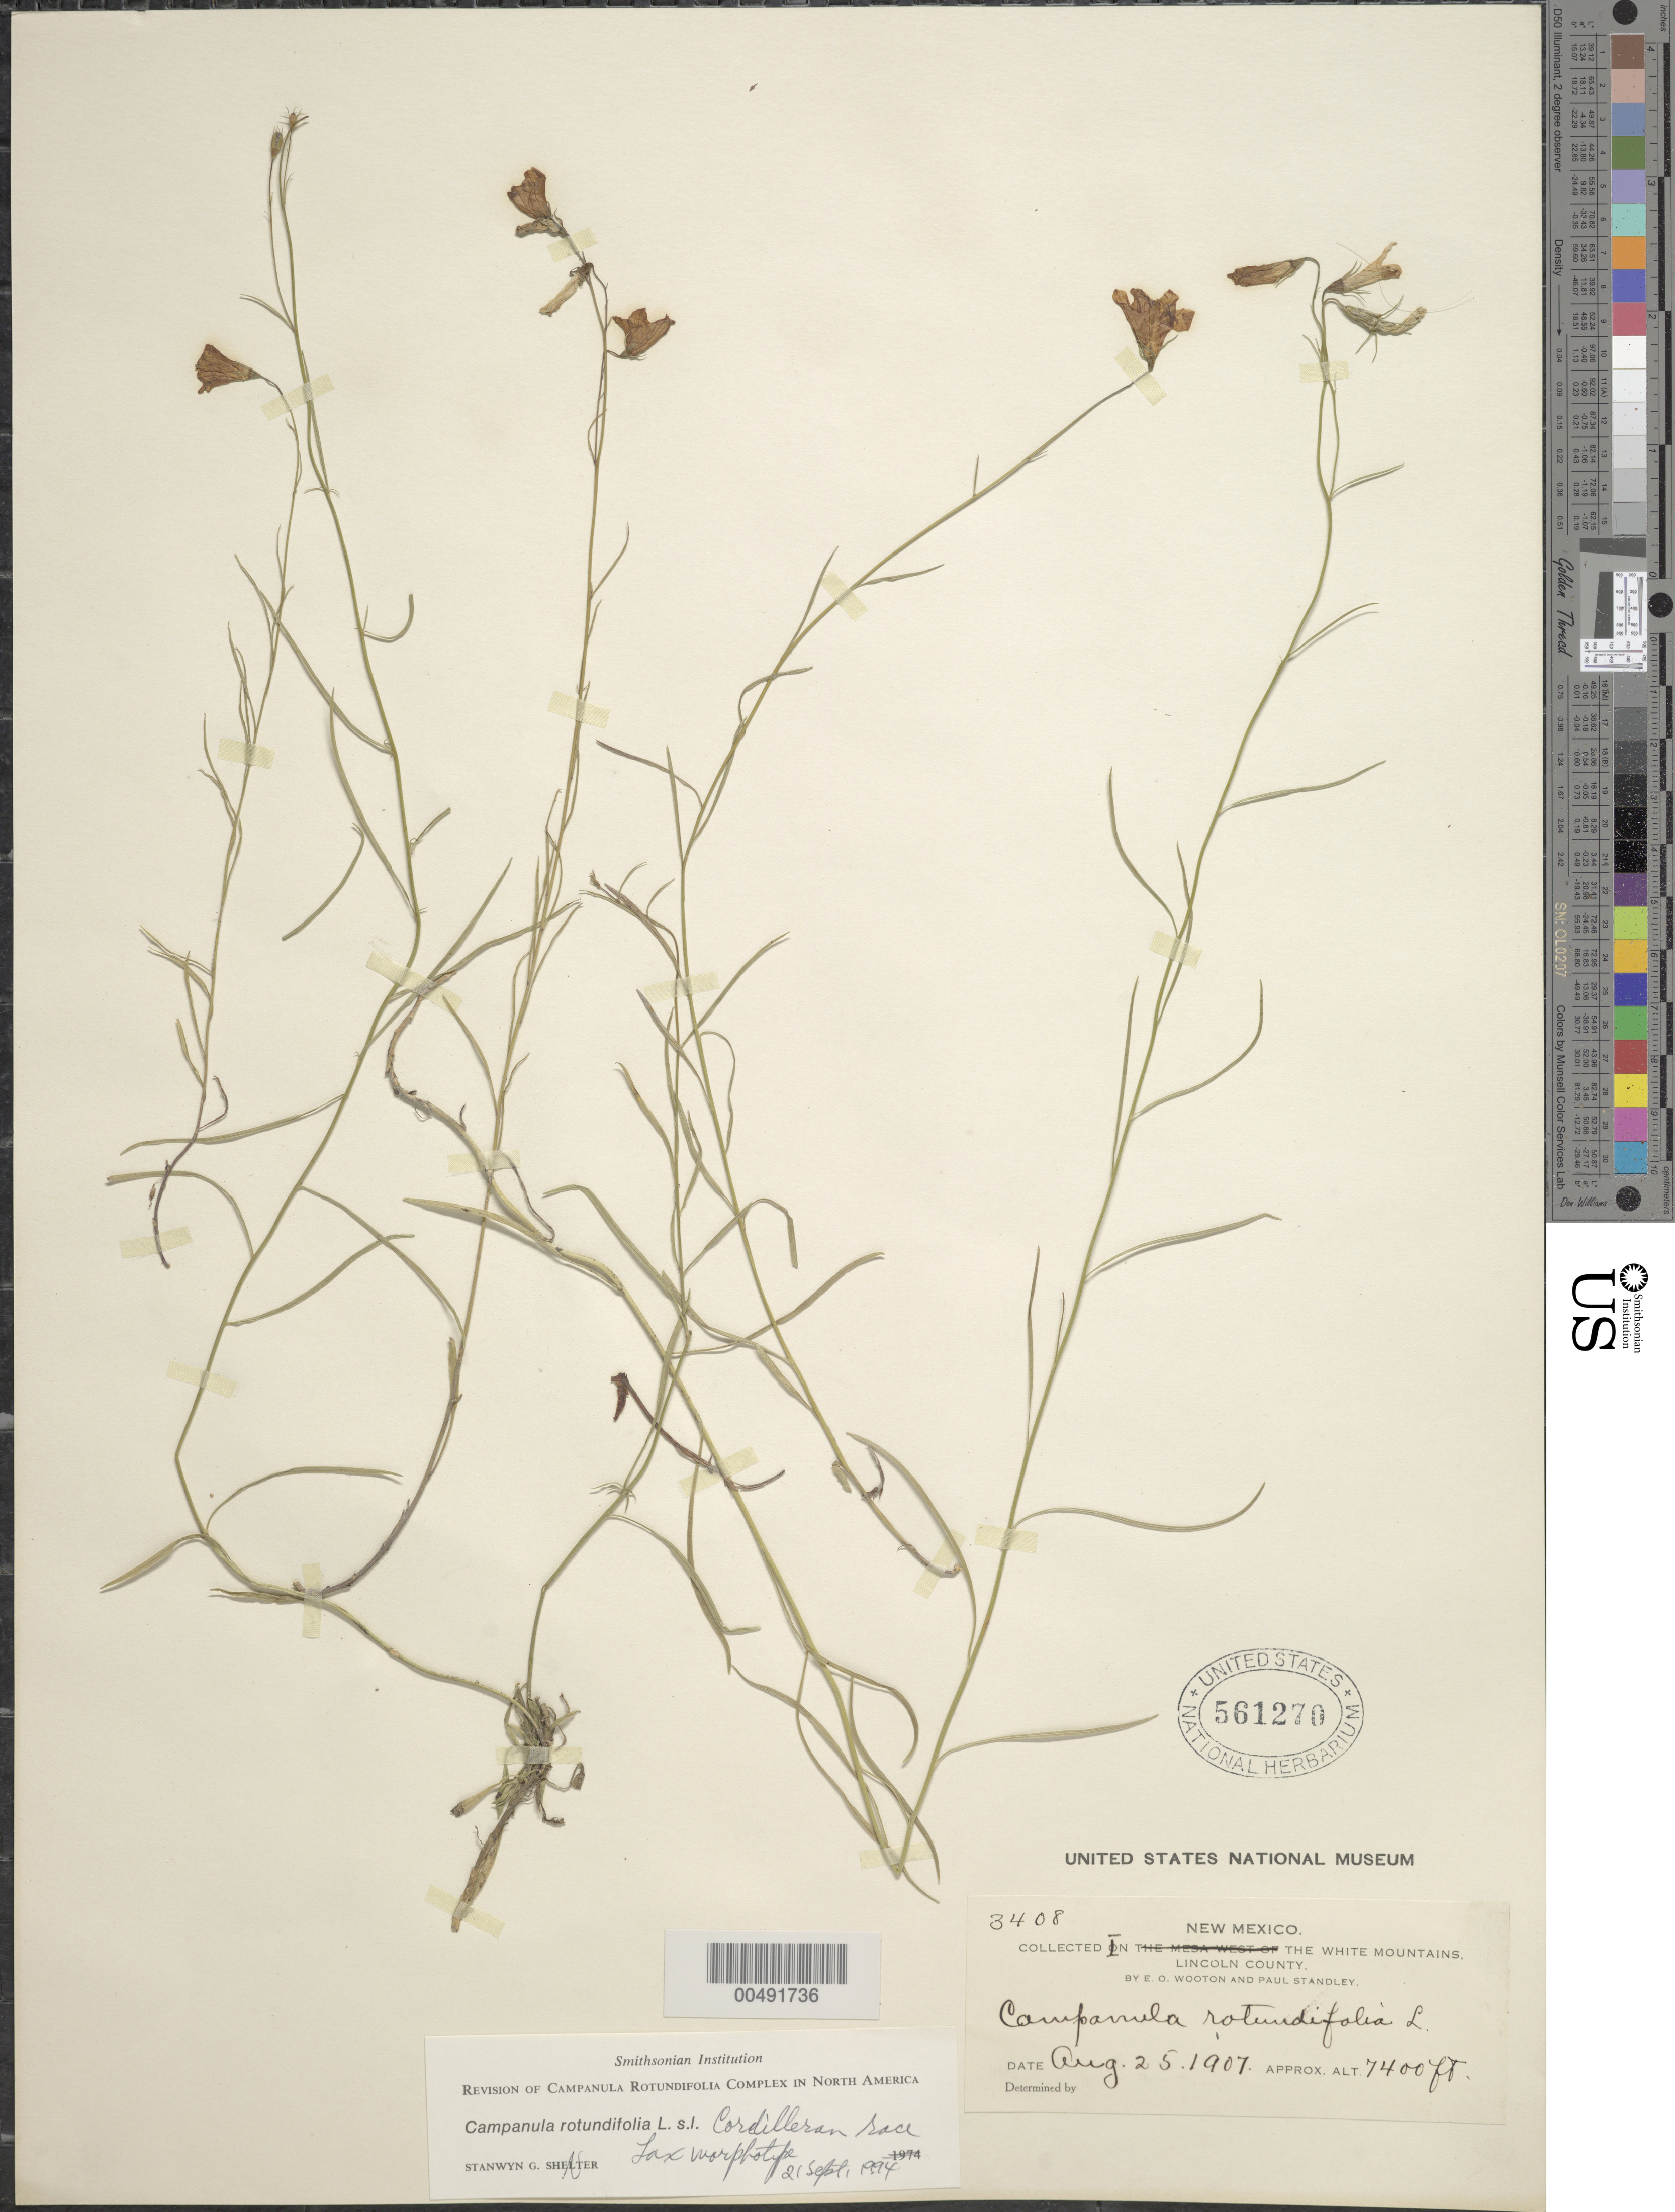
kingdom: Plantae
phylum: Tracheophyta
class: Magnoliopsida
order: Asterales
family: Campanulaceae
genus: Campanula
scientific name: Campanula rotundifolia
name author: L.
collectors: E. O. Wooton & P. C. Standley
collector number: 3408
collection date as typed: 25 Aug 1907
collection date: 1907-08-25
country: United States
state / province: New Mexico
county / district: Lincoln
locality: White Mountains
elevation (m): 2256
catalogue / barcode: US 561270